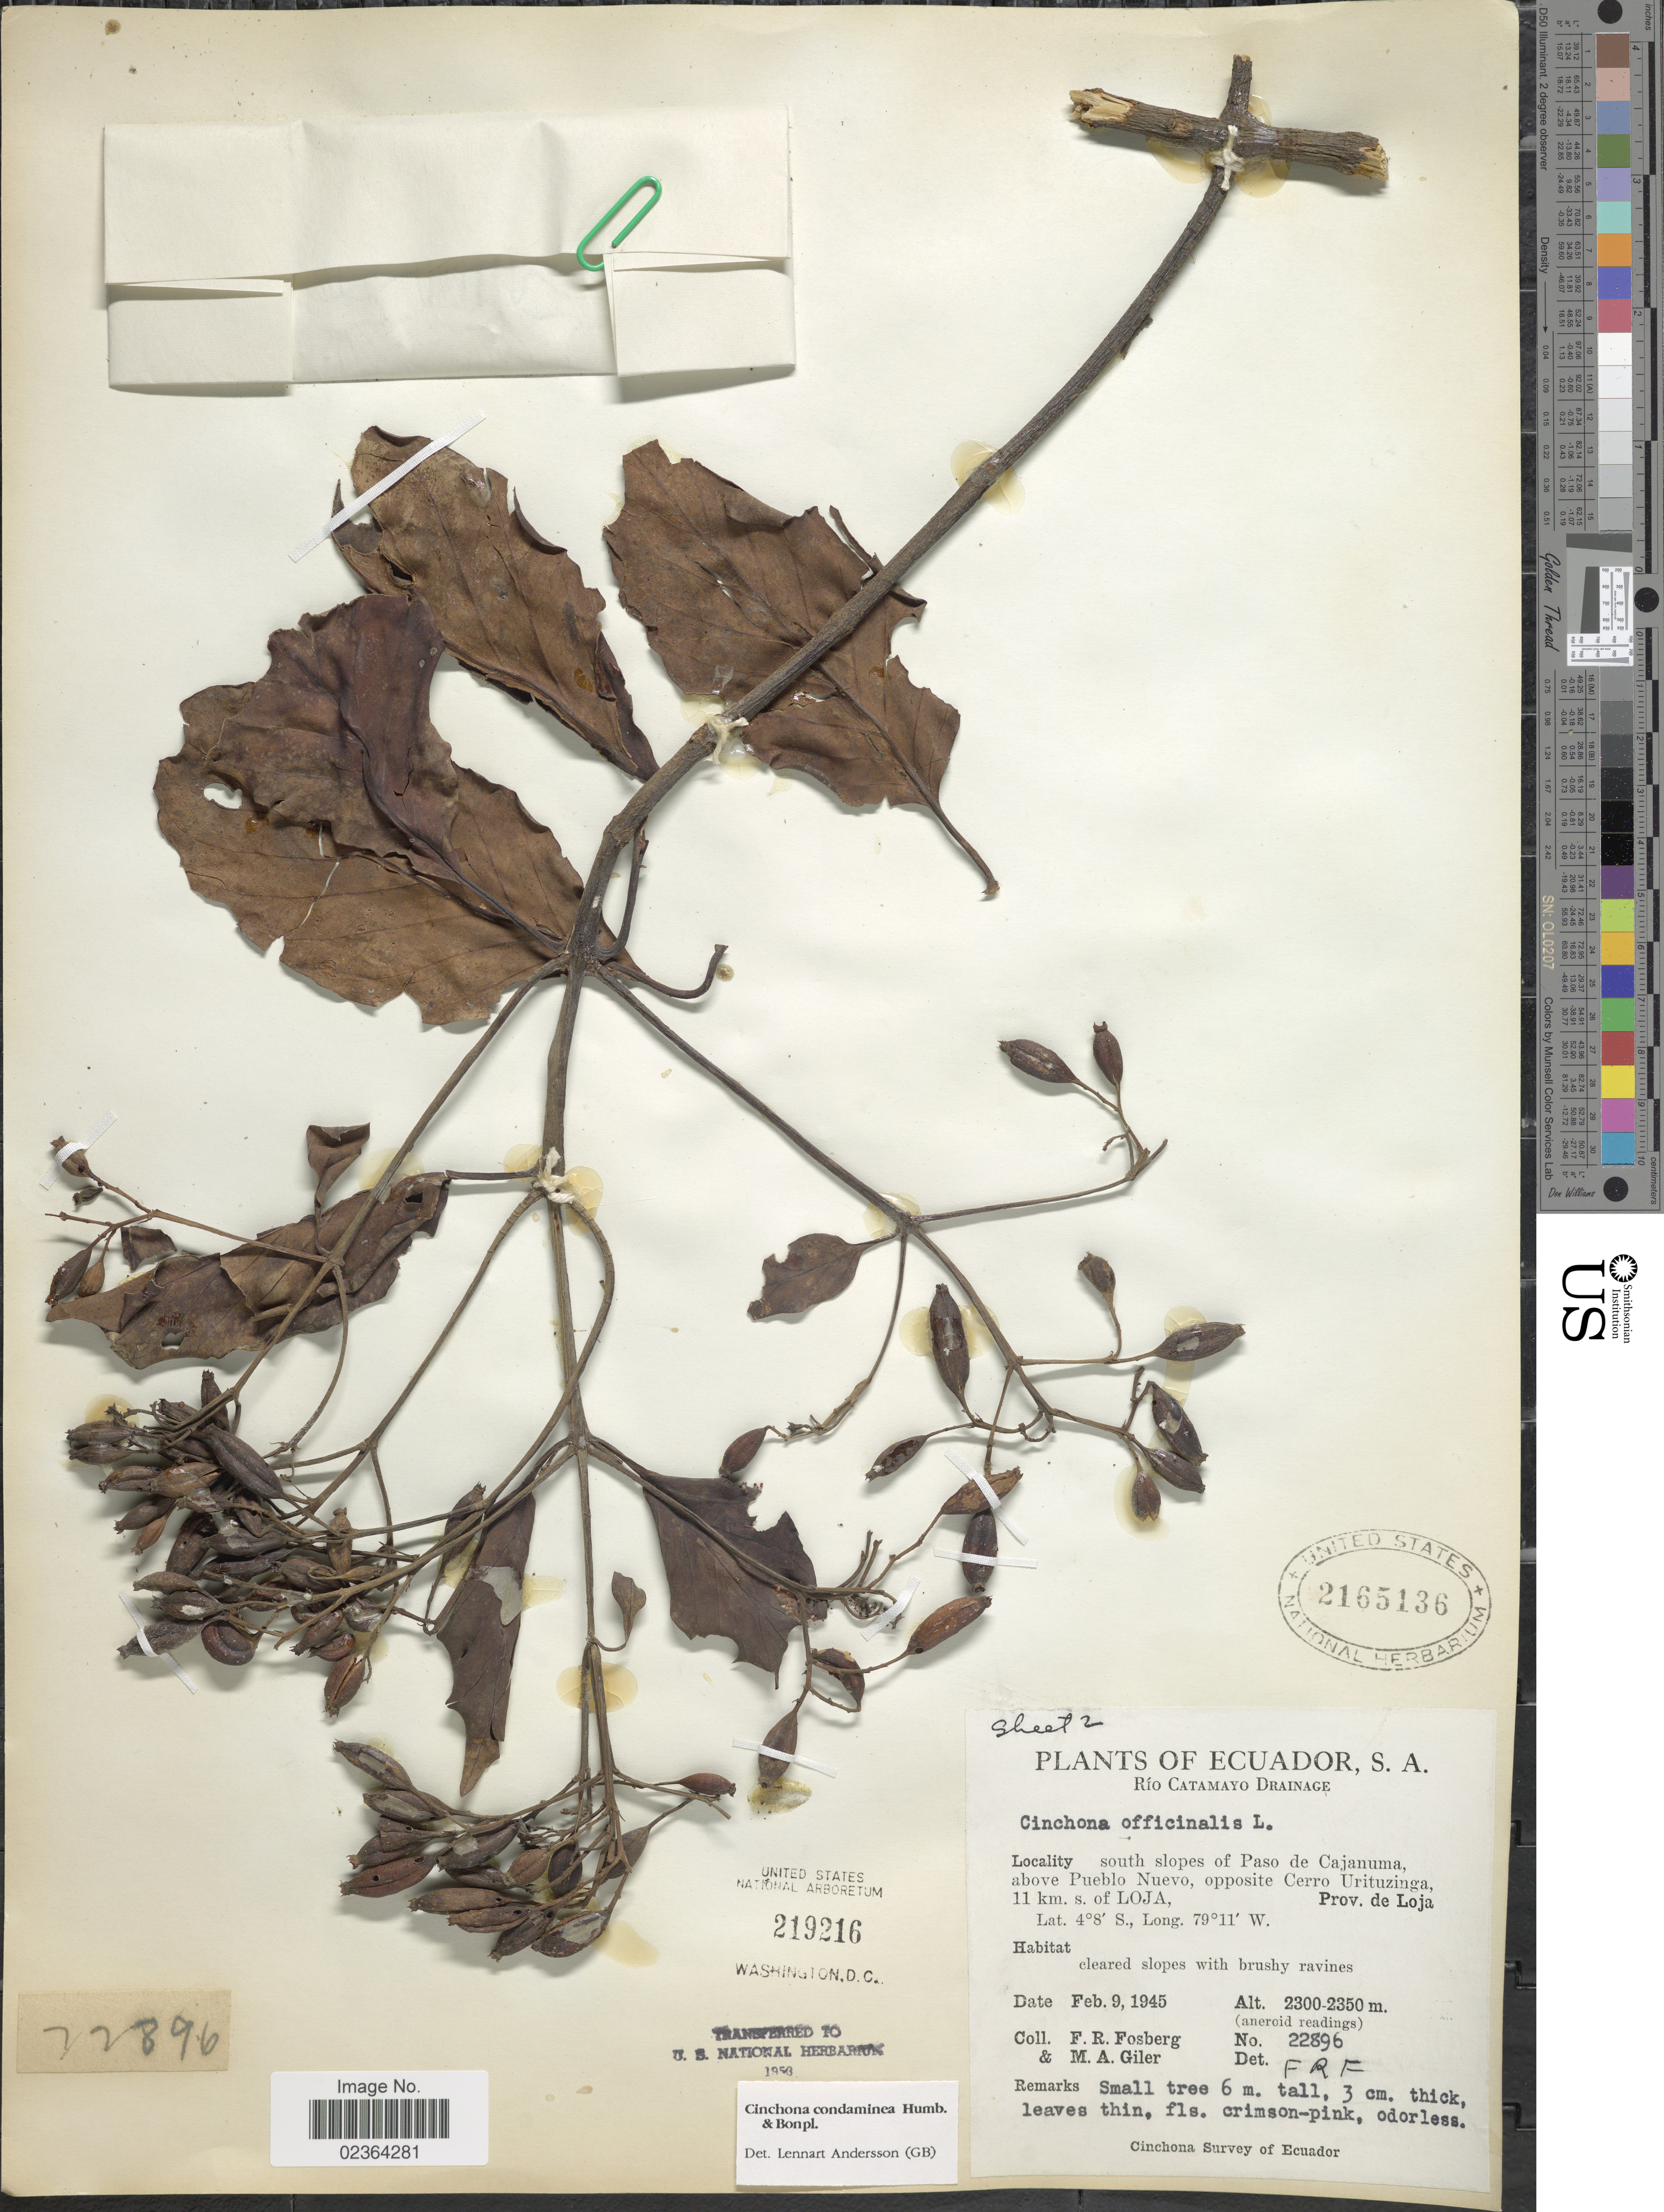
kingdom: Plantae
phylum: Tracheophyta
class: Magnoliopsida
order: Gentianales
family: Rubiaceae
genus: Cinchona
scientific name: Cinchona condaminea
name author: Humb. & Bonpl.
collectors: F. R. Fosberg & M. Giler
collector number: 22896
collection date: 1945-02-09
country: Ecuador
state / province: Loja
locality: Rio Catamayo Drainage, south slopes of Paso de Cajanuma, above Pueblo Nuevo, opposite Cerro Urituzinga, 11 km. s. of Loja, Prov. de Loja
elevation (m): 2300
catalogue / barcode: US 2165136